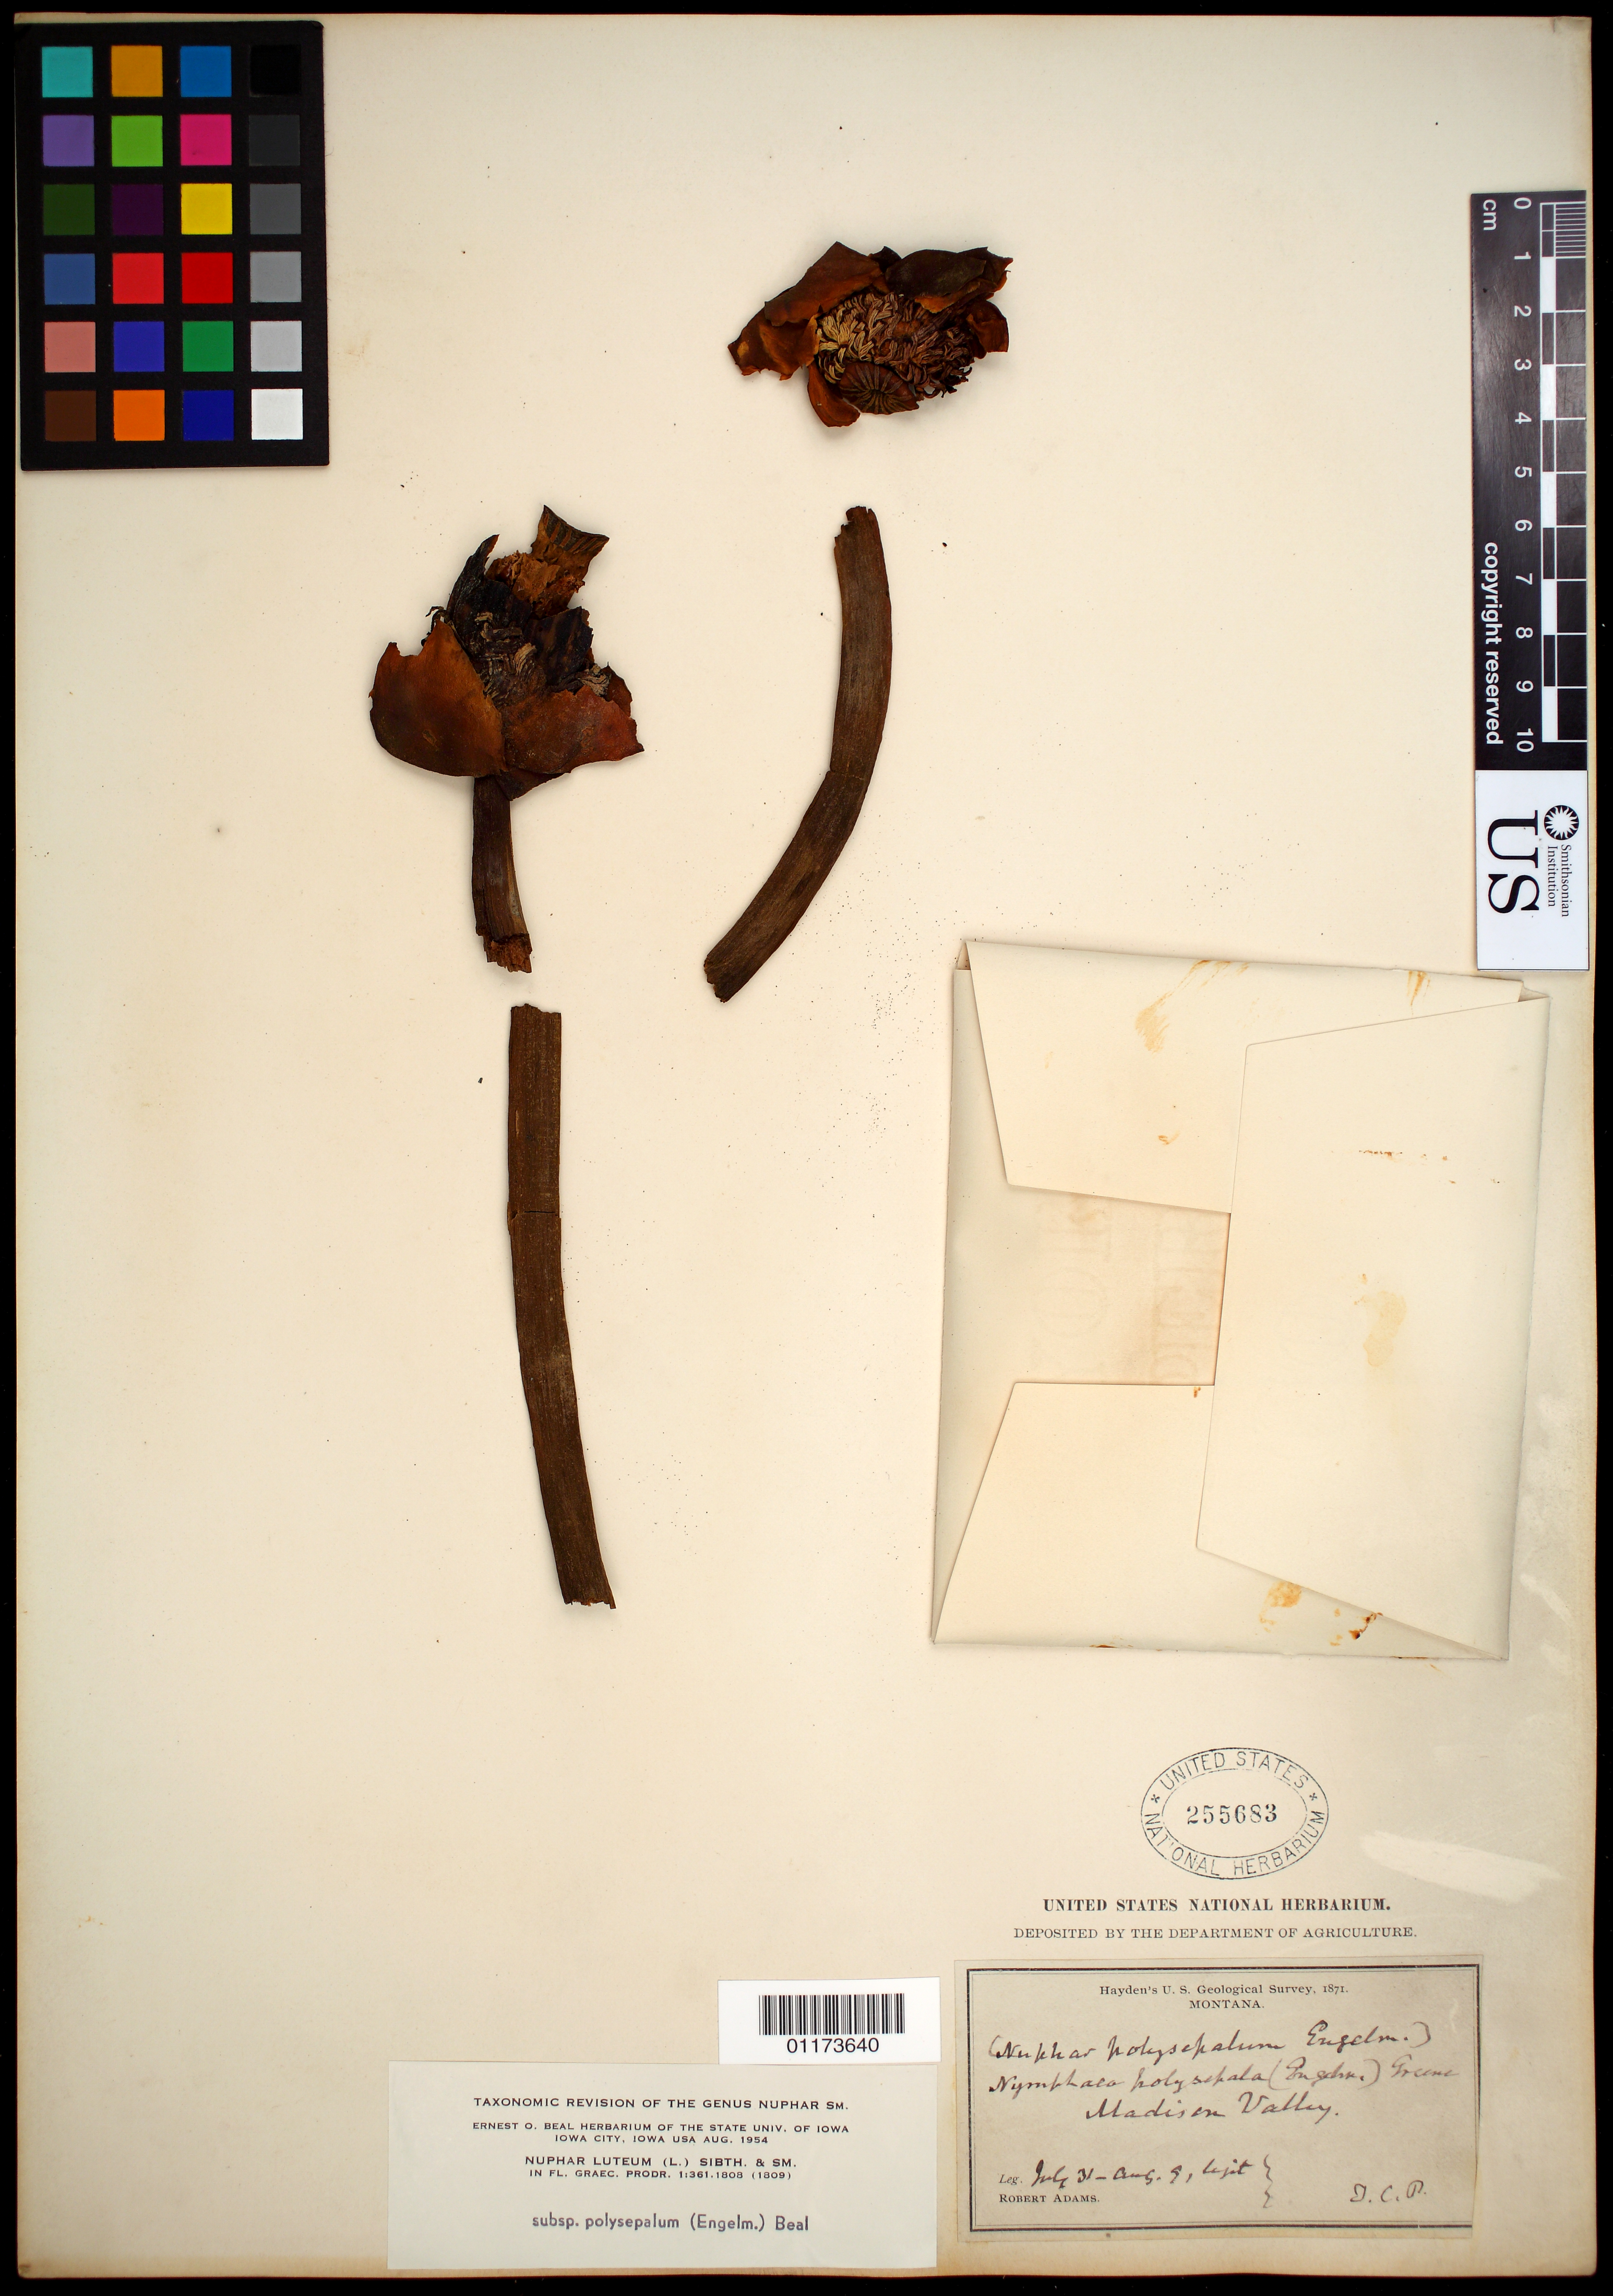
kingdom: Plantae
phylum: Tracheophyta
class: Magnoliopsida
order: Nymphaeales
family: Nymphaeaceae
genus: Nuphar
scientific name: Nuphar lutea subsp. polysepala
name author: (Engelm.) E.O. Beal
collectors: R. Adams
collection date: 1871-07-31/1871-08-09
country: United States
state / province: Montana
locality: Madison Valley.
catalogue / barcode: US 255683